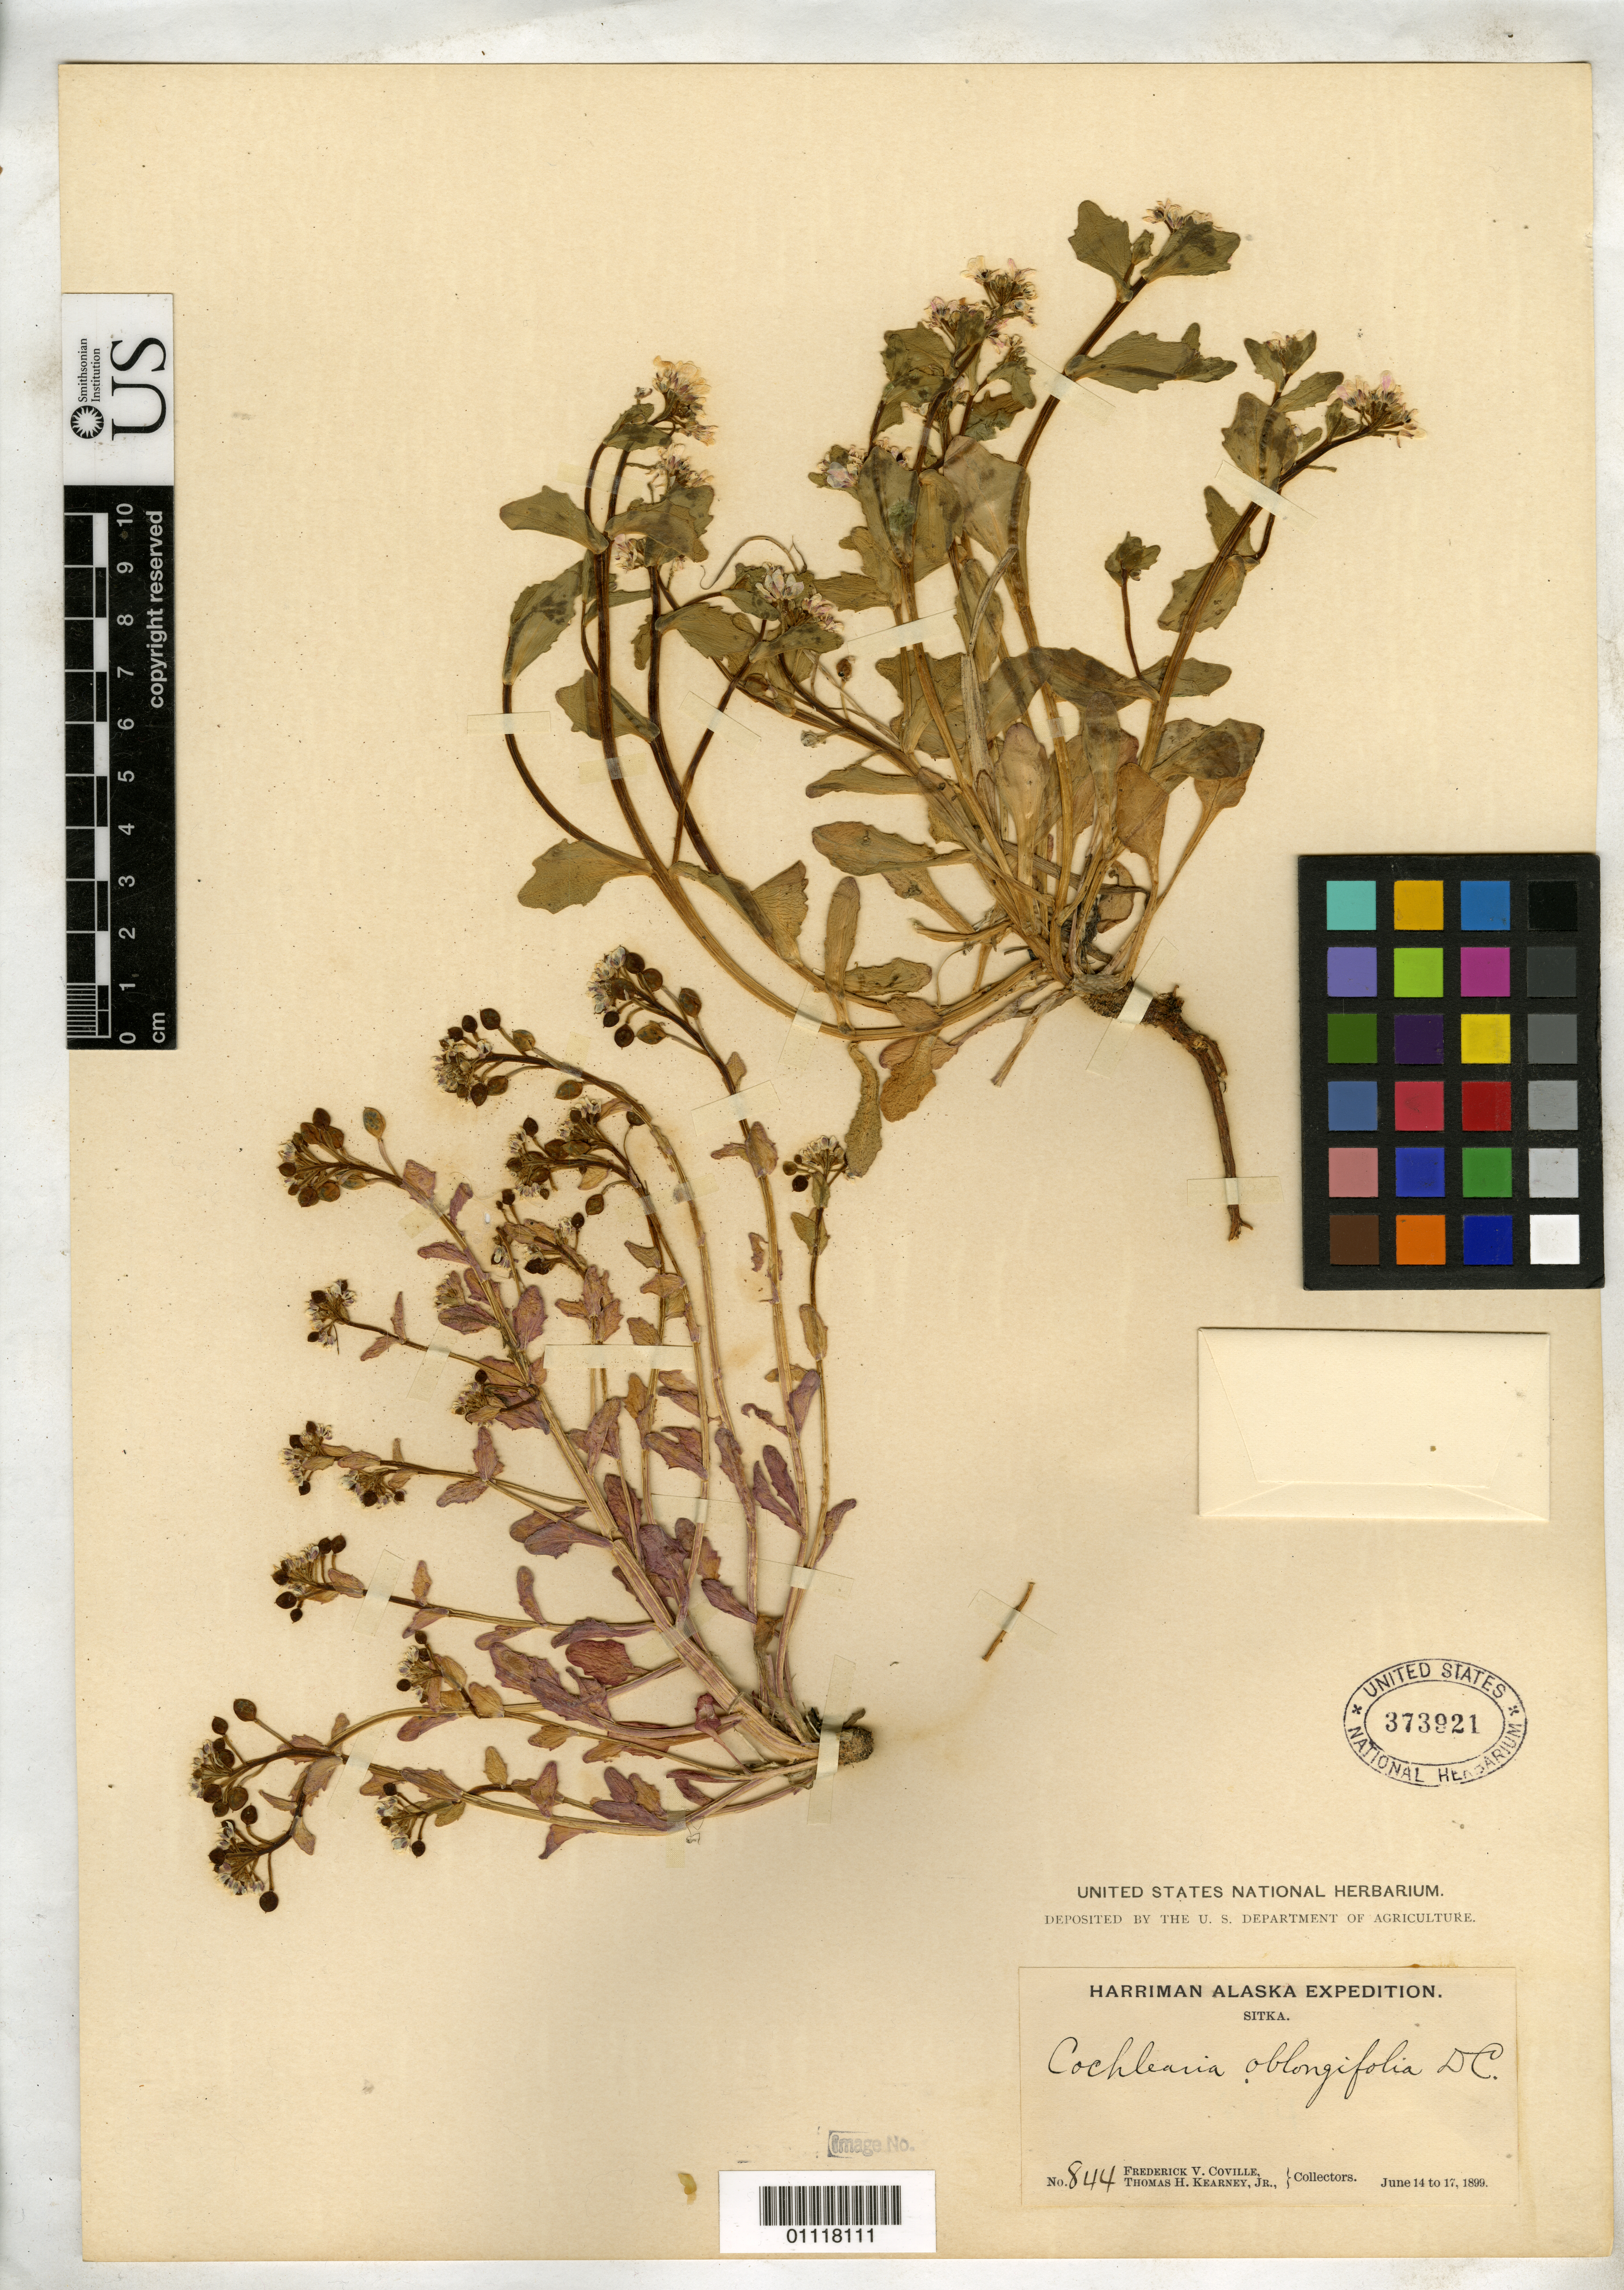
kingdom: Plantae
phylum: Tracheophyta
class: Magnoliopsida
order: Brassicales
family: Brassicaceae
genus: Cochlearia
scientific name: Cochlearia oblongifolia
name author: DC.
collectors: F. V. Coville & T. H. Kearney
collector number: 844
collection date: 1899-06-14/1899-06-17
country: United States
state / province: Alaska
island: Baranof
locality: Sitka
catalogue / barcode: US 373921